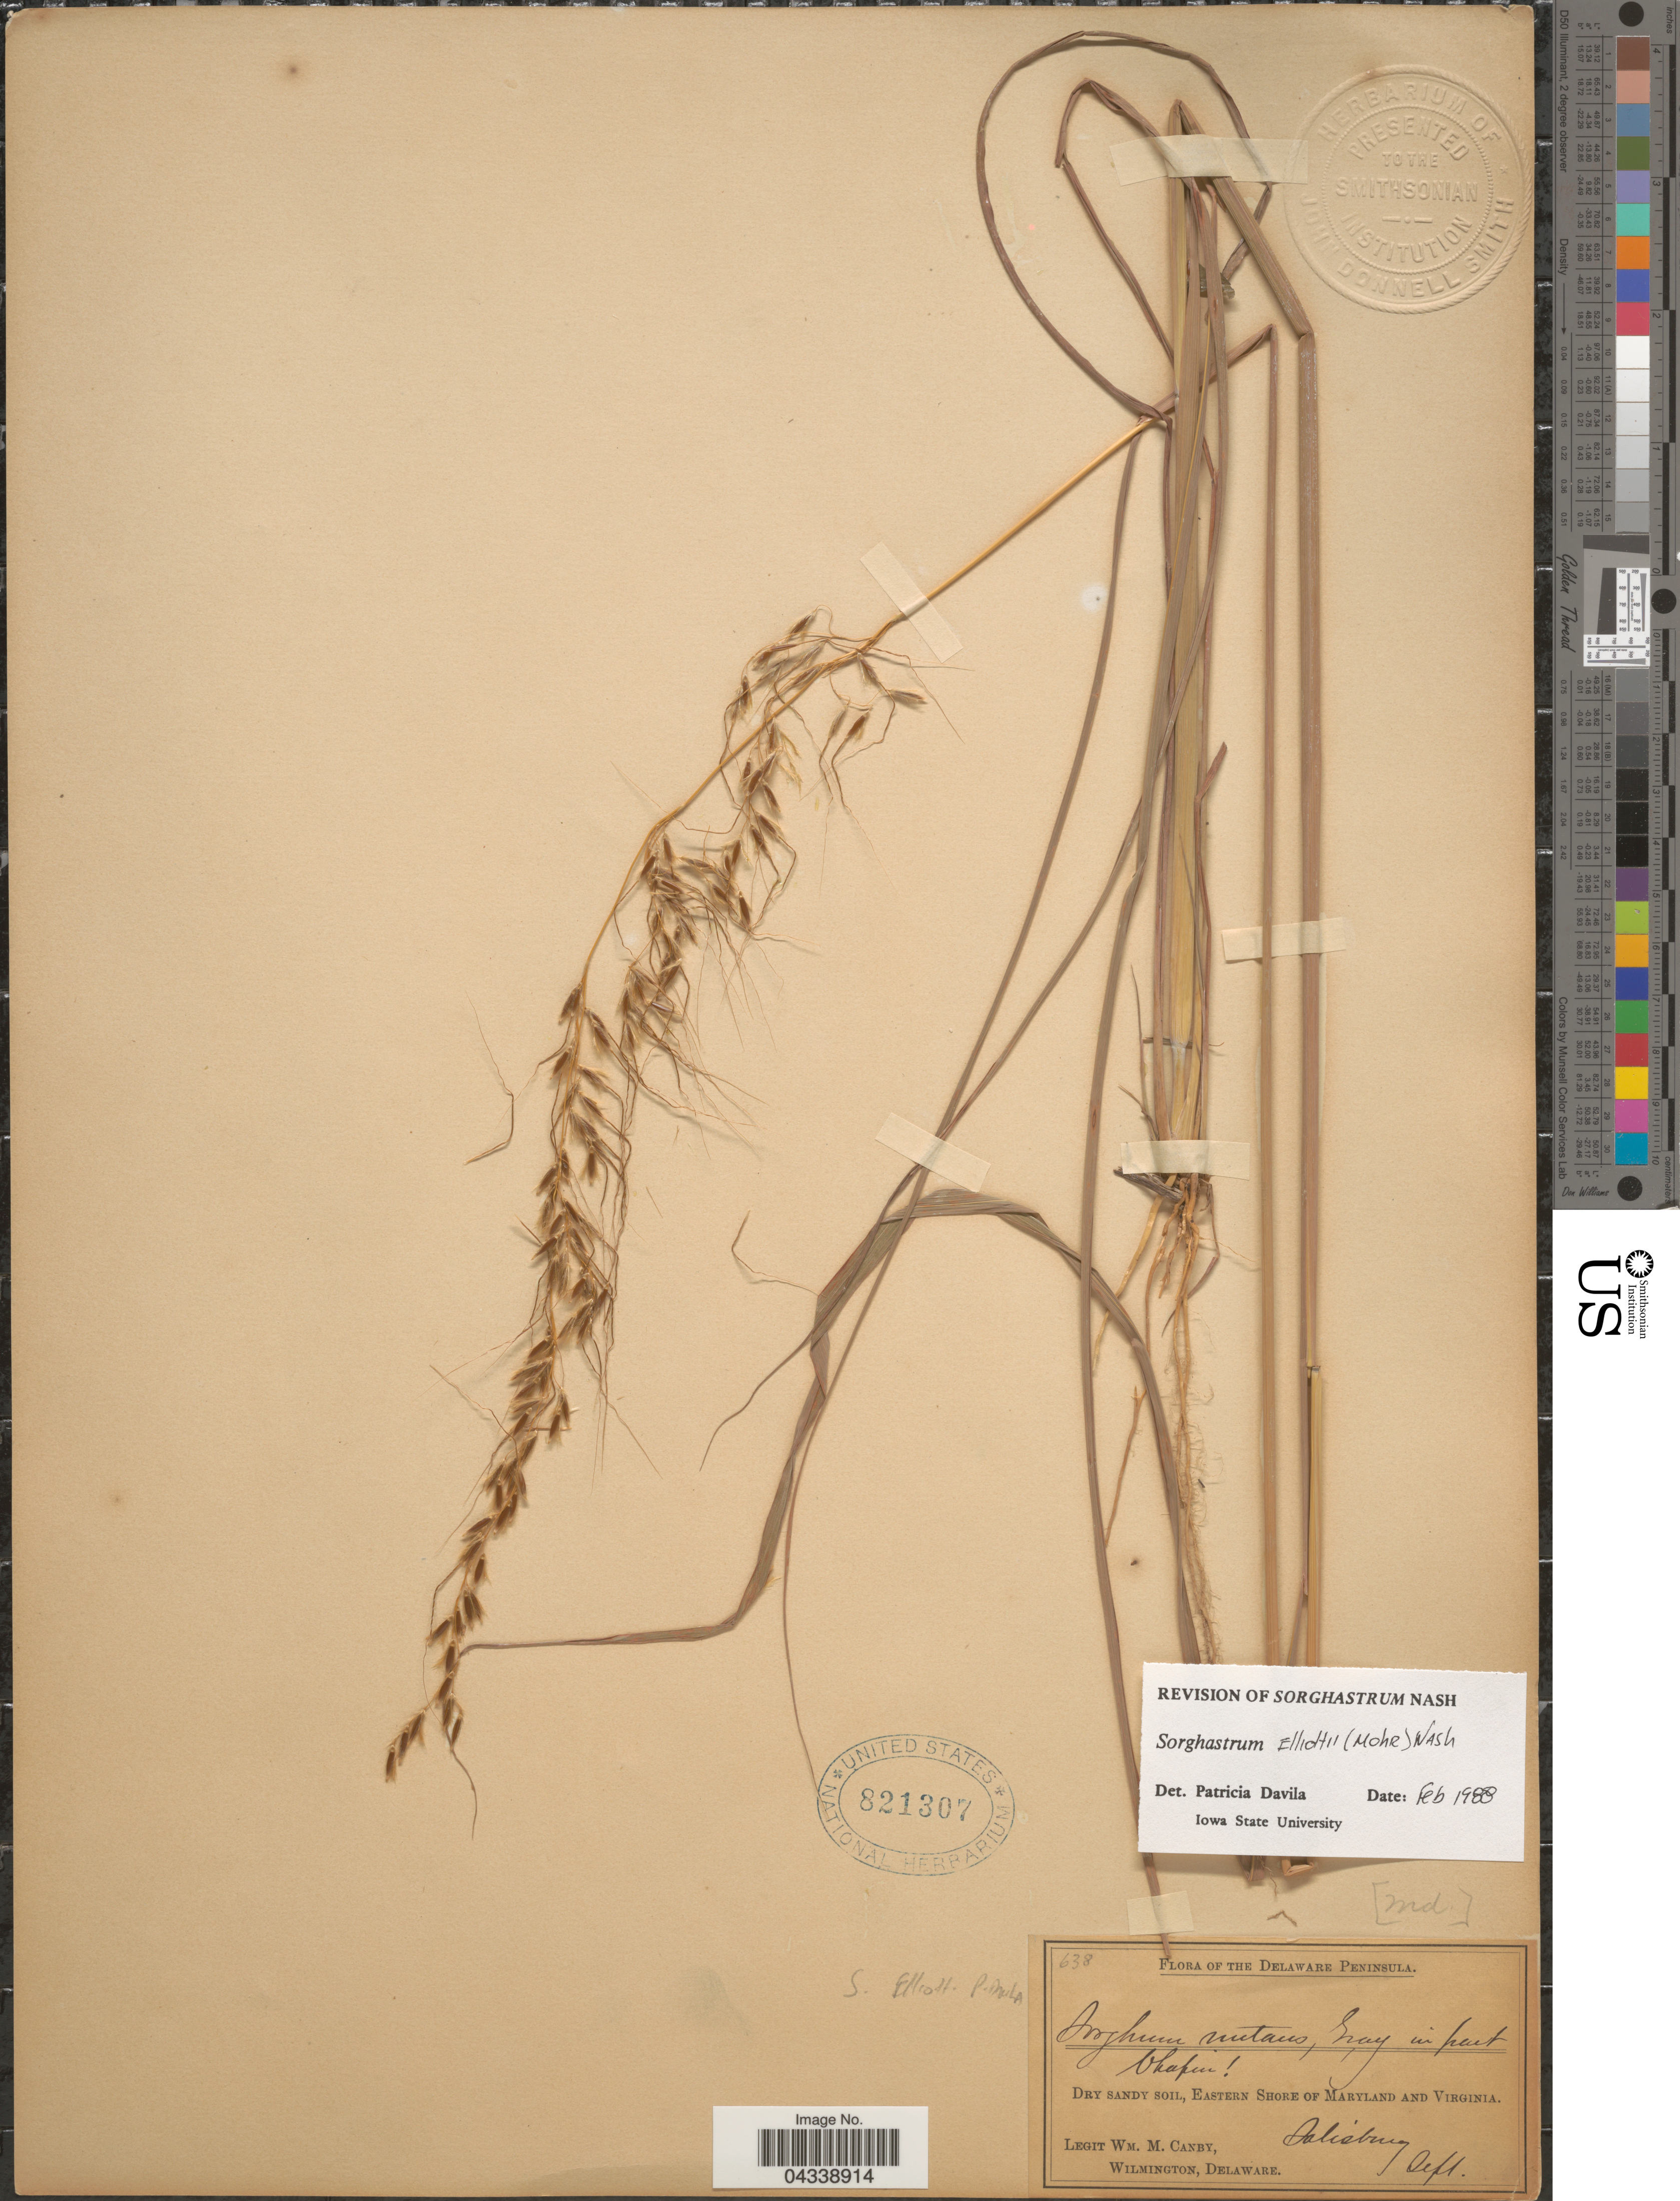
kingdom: Plantae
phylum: Tracheophyta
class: Liliopsida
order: Poales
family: Poaceae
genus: Sorghastrum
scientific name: Sorghastrum elliottii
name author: (C. Mohr) Nash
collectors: W. M. Canby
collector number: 638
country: United States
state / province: Maryland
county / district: Wicomico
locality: The Delaware Peninsula. Eastern Shore of Maryland and Virginia. Salisbury.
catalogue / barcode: US 821307